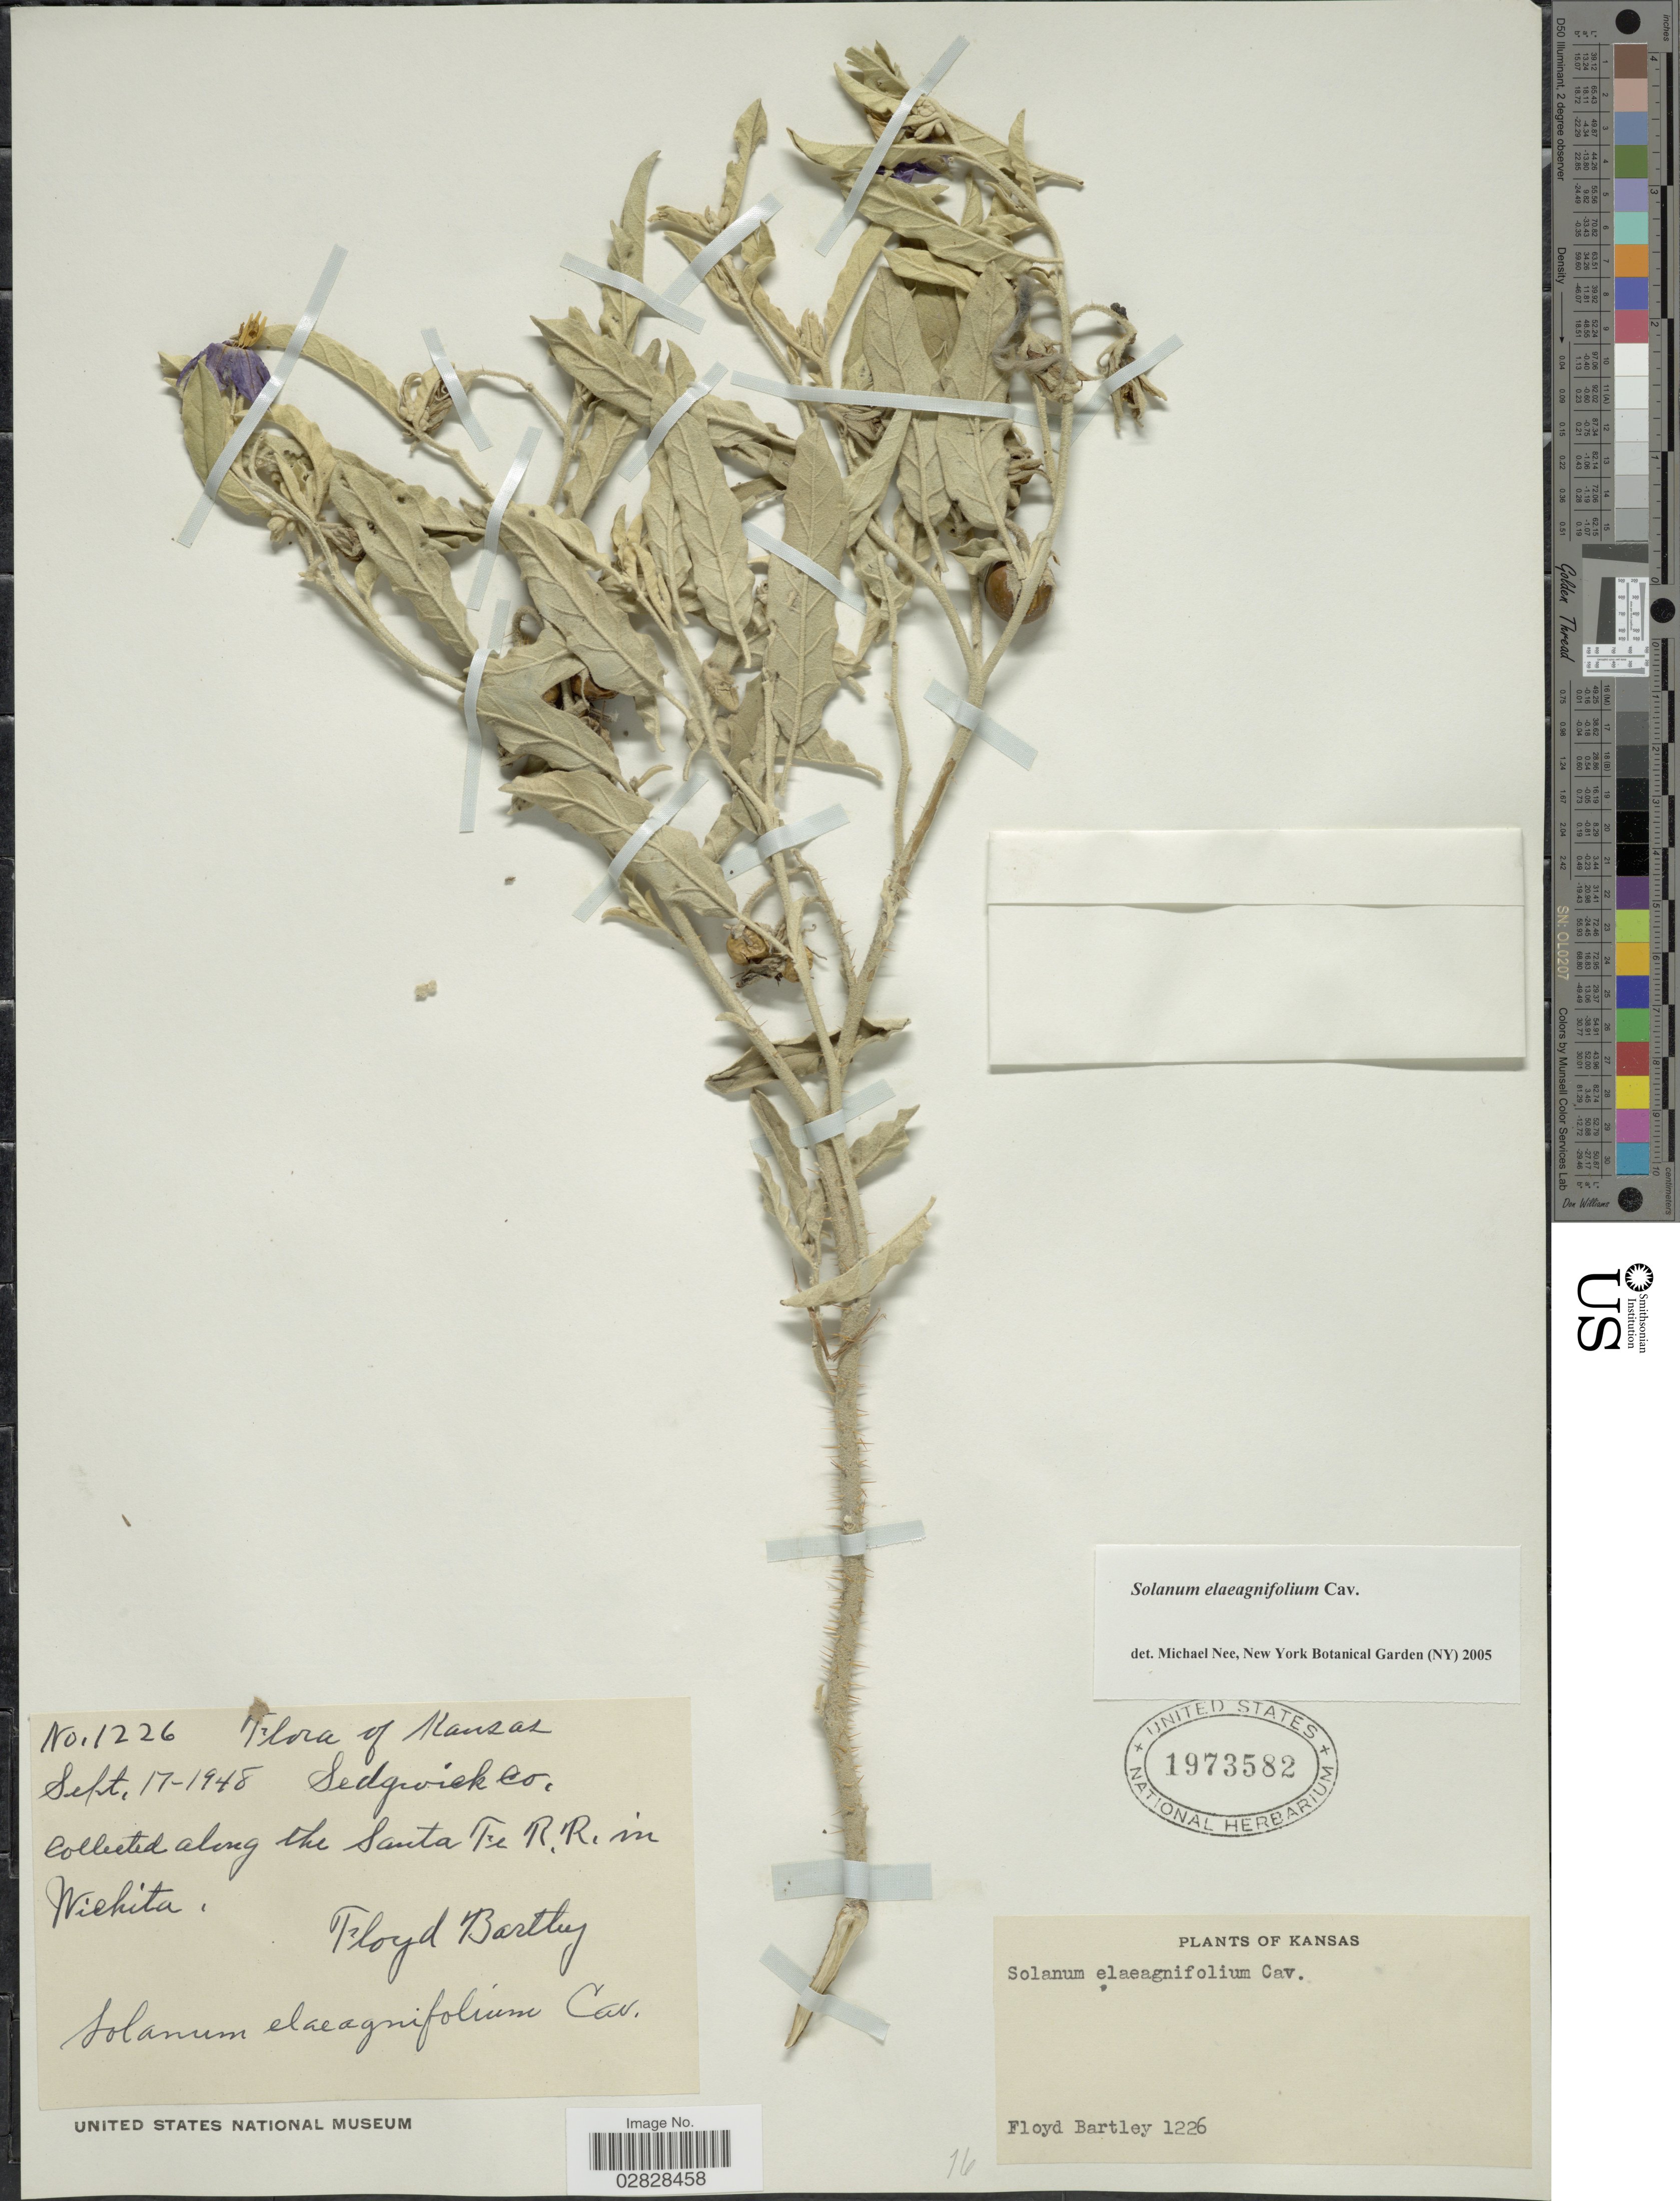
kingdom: Plantae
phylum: Tracheophyta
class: Magnoliopsida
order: Solanales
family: Solanaceae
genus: Solanum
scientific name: Solanum elaeagnifolium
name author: Cav.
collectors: F. Bartley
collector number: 1226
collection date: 1948-09-17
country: United States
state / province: Kansas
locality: Sedgwick Co. Along the Santa Fe R. R. in Wichita.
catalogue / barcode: US 1973582